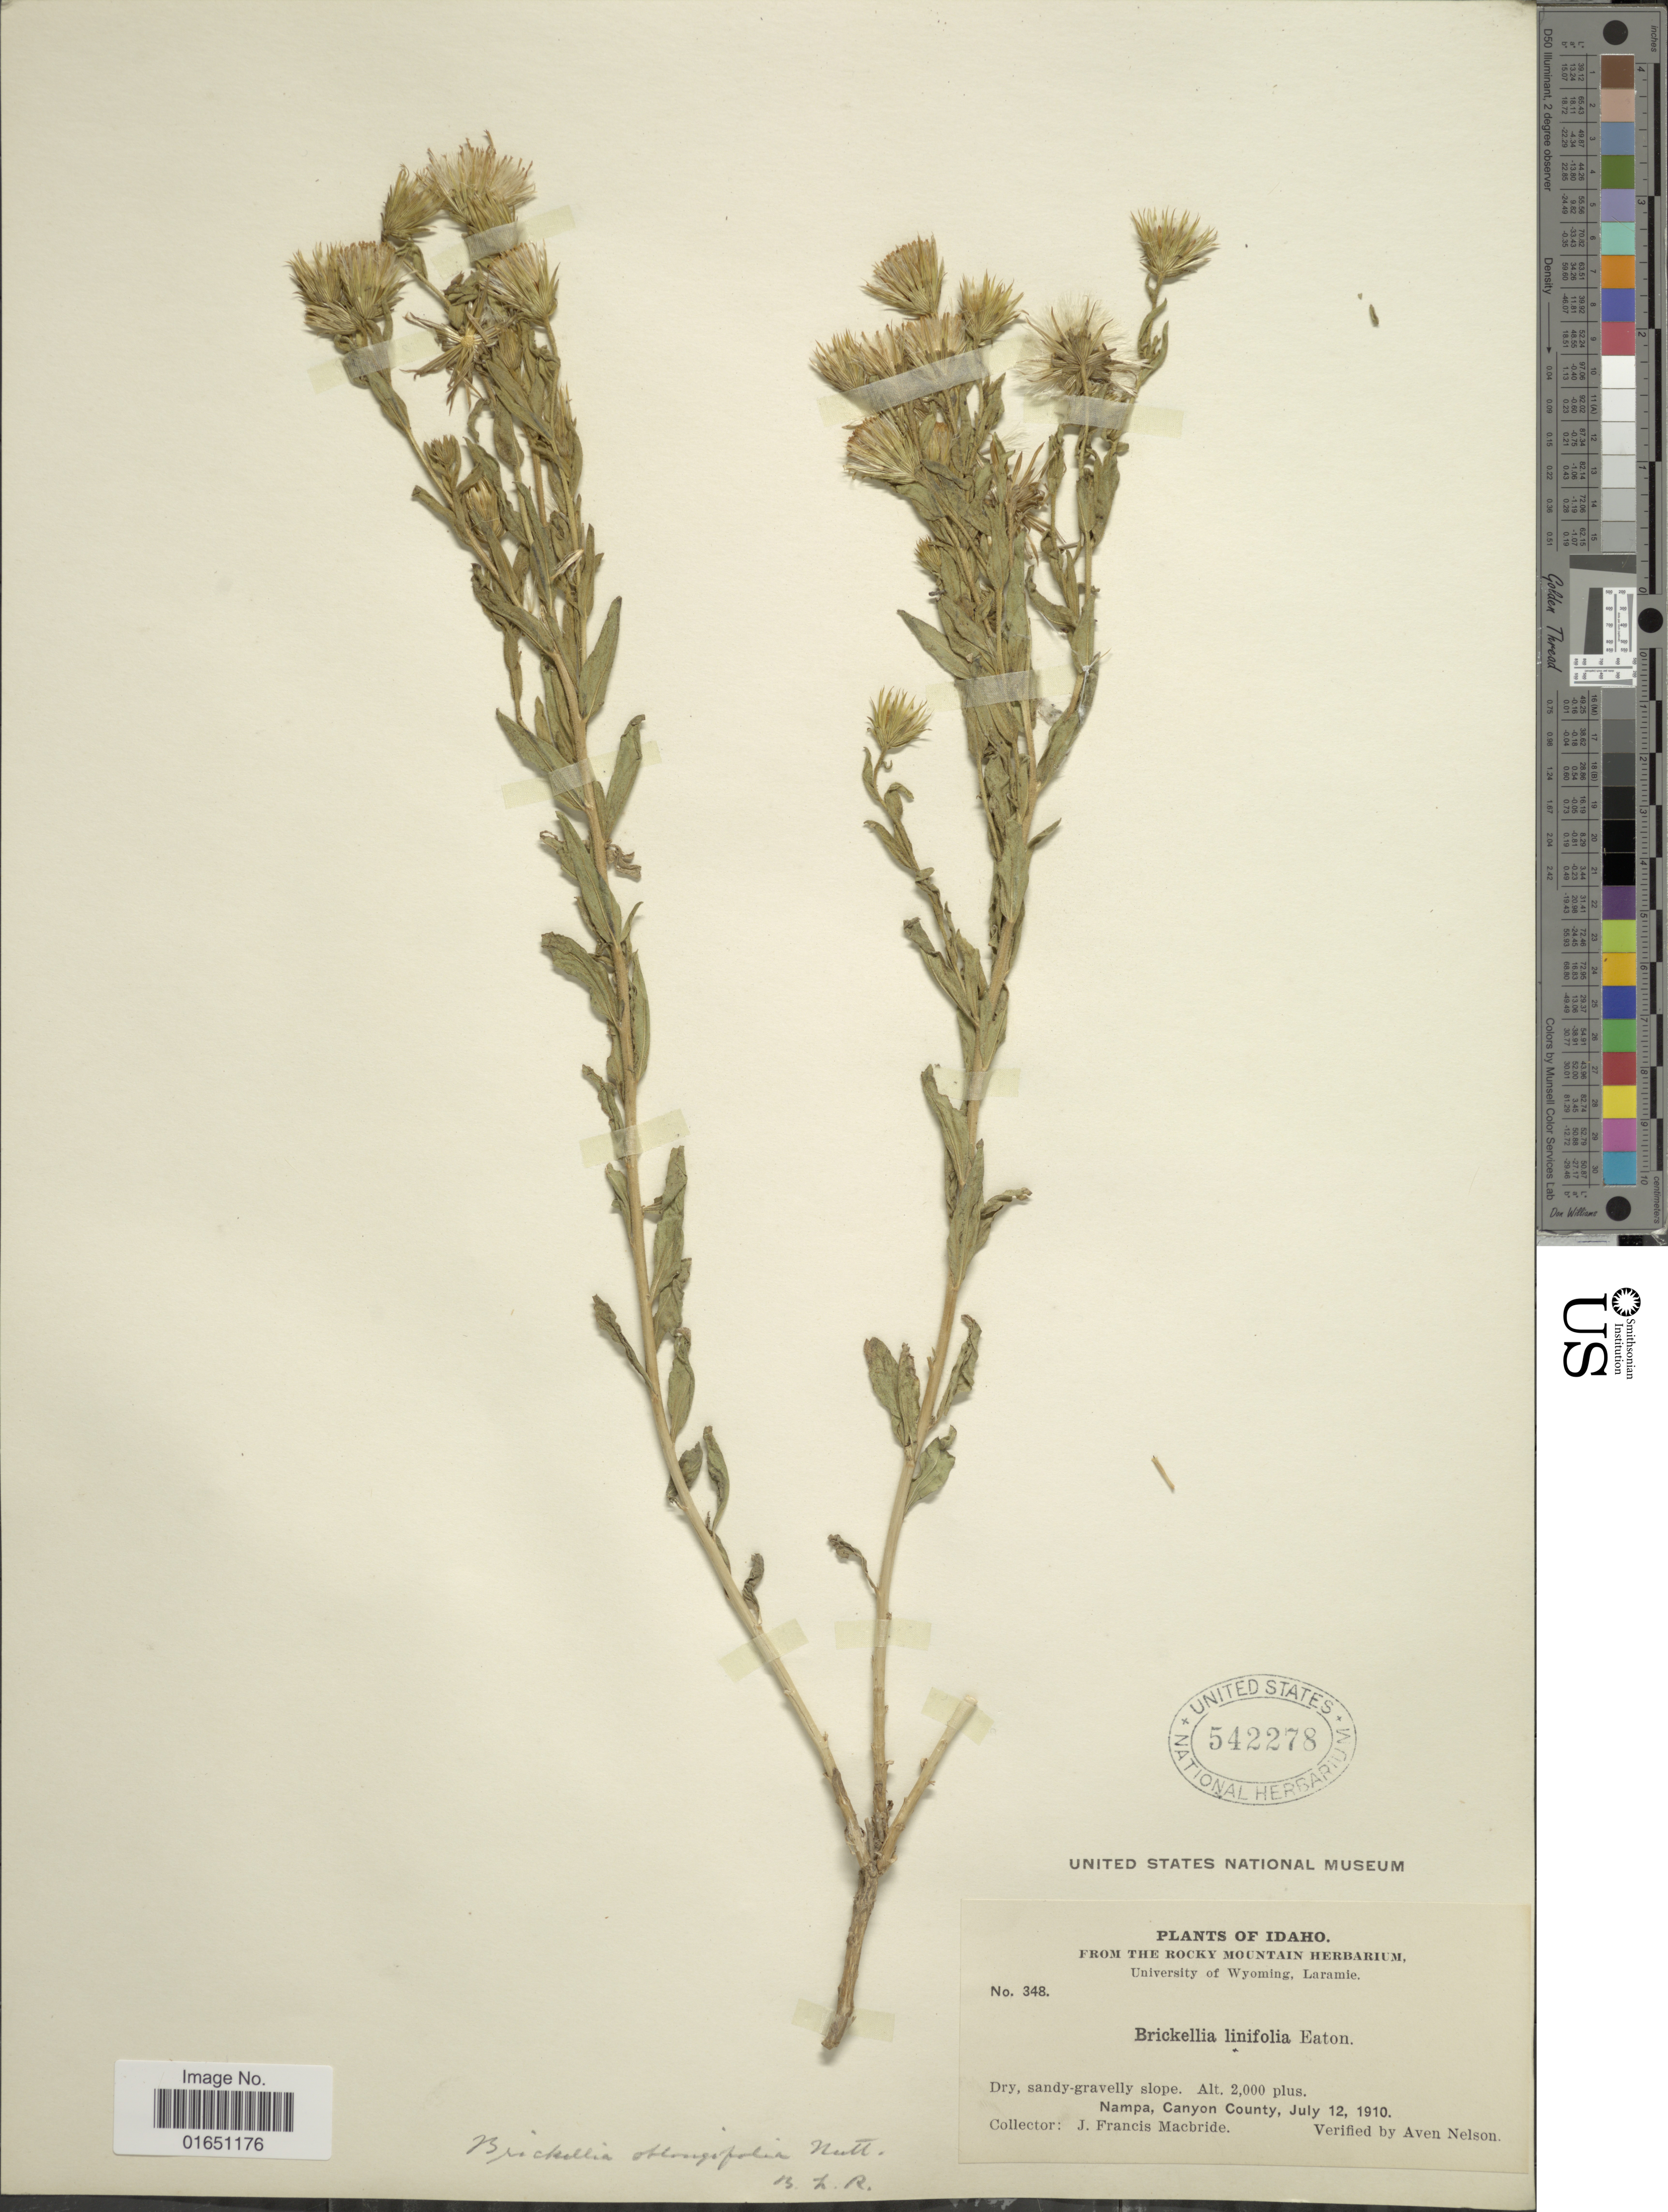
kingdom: Plantae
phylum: Tracheophyta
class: Magnoliopsida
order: Asterales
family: Asteraceae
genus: Brickellia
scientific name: Brickellia oblongifolia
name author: Nutt.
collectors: J. F. Macbride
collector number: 348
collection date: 1910-07-12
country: United States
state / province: Idaho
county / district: Canyon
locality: From The Rocky Mountain, Nampa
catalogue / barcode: US 542278